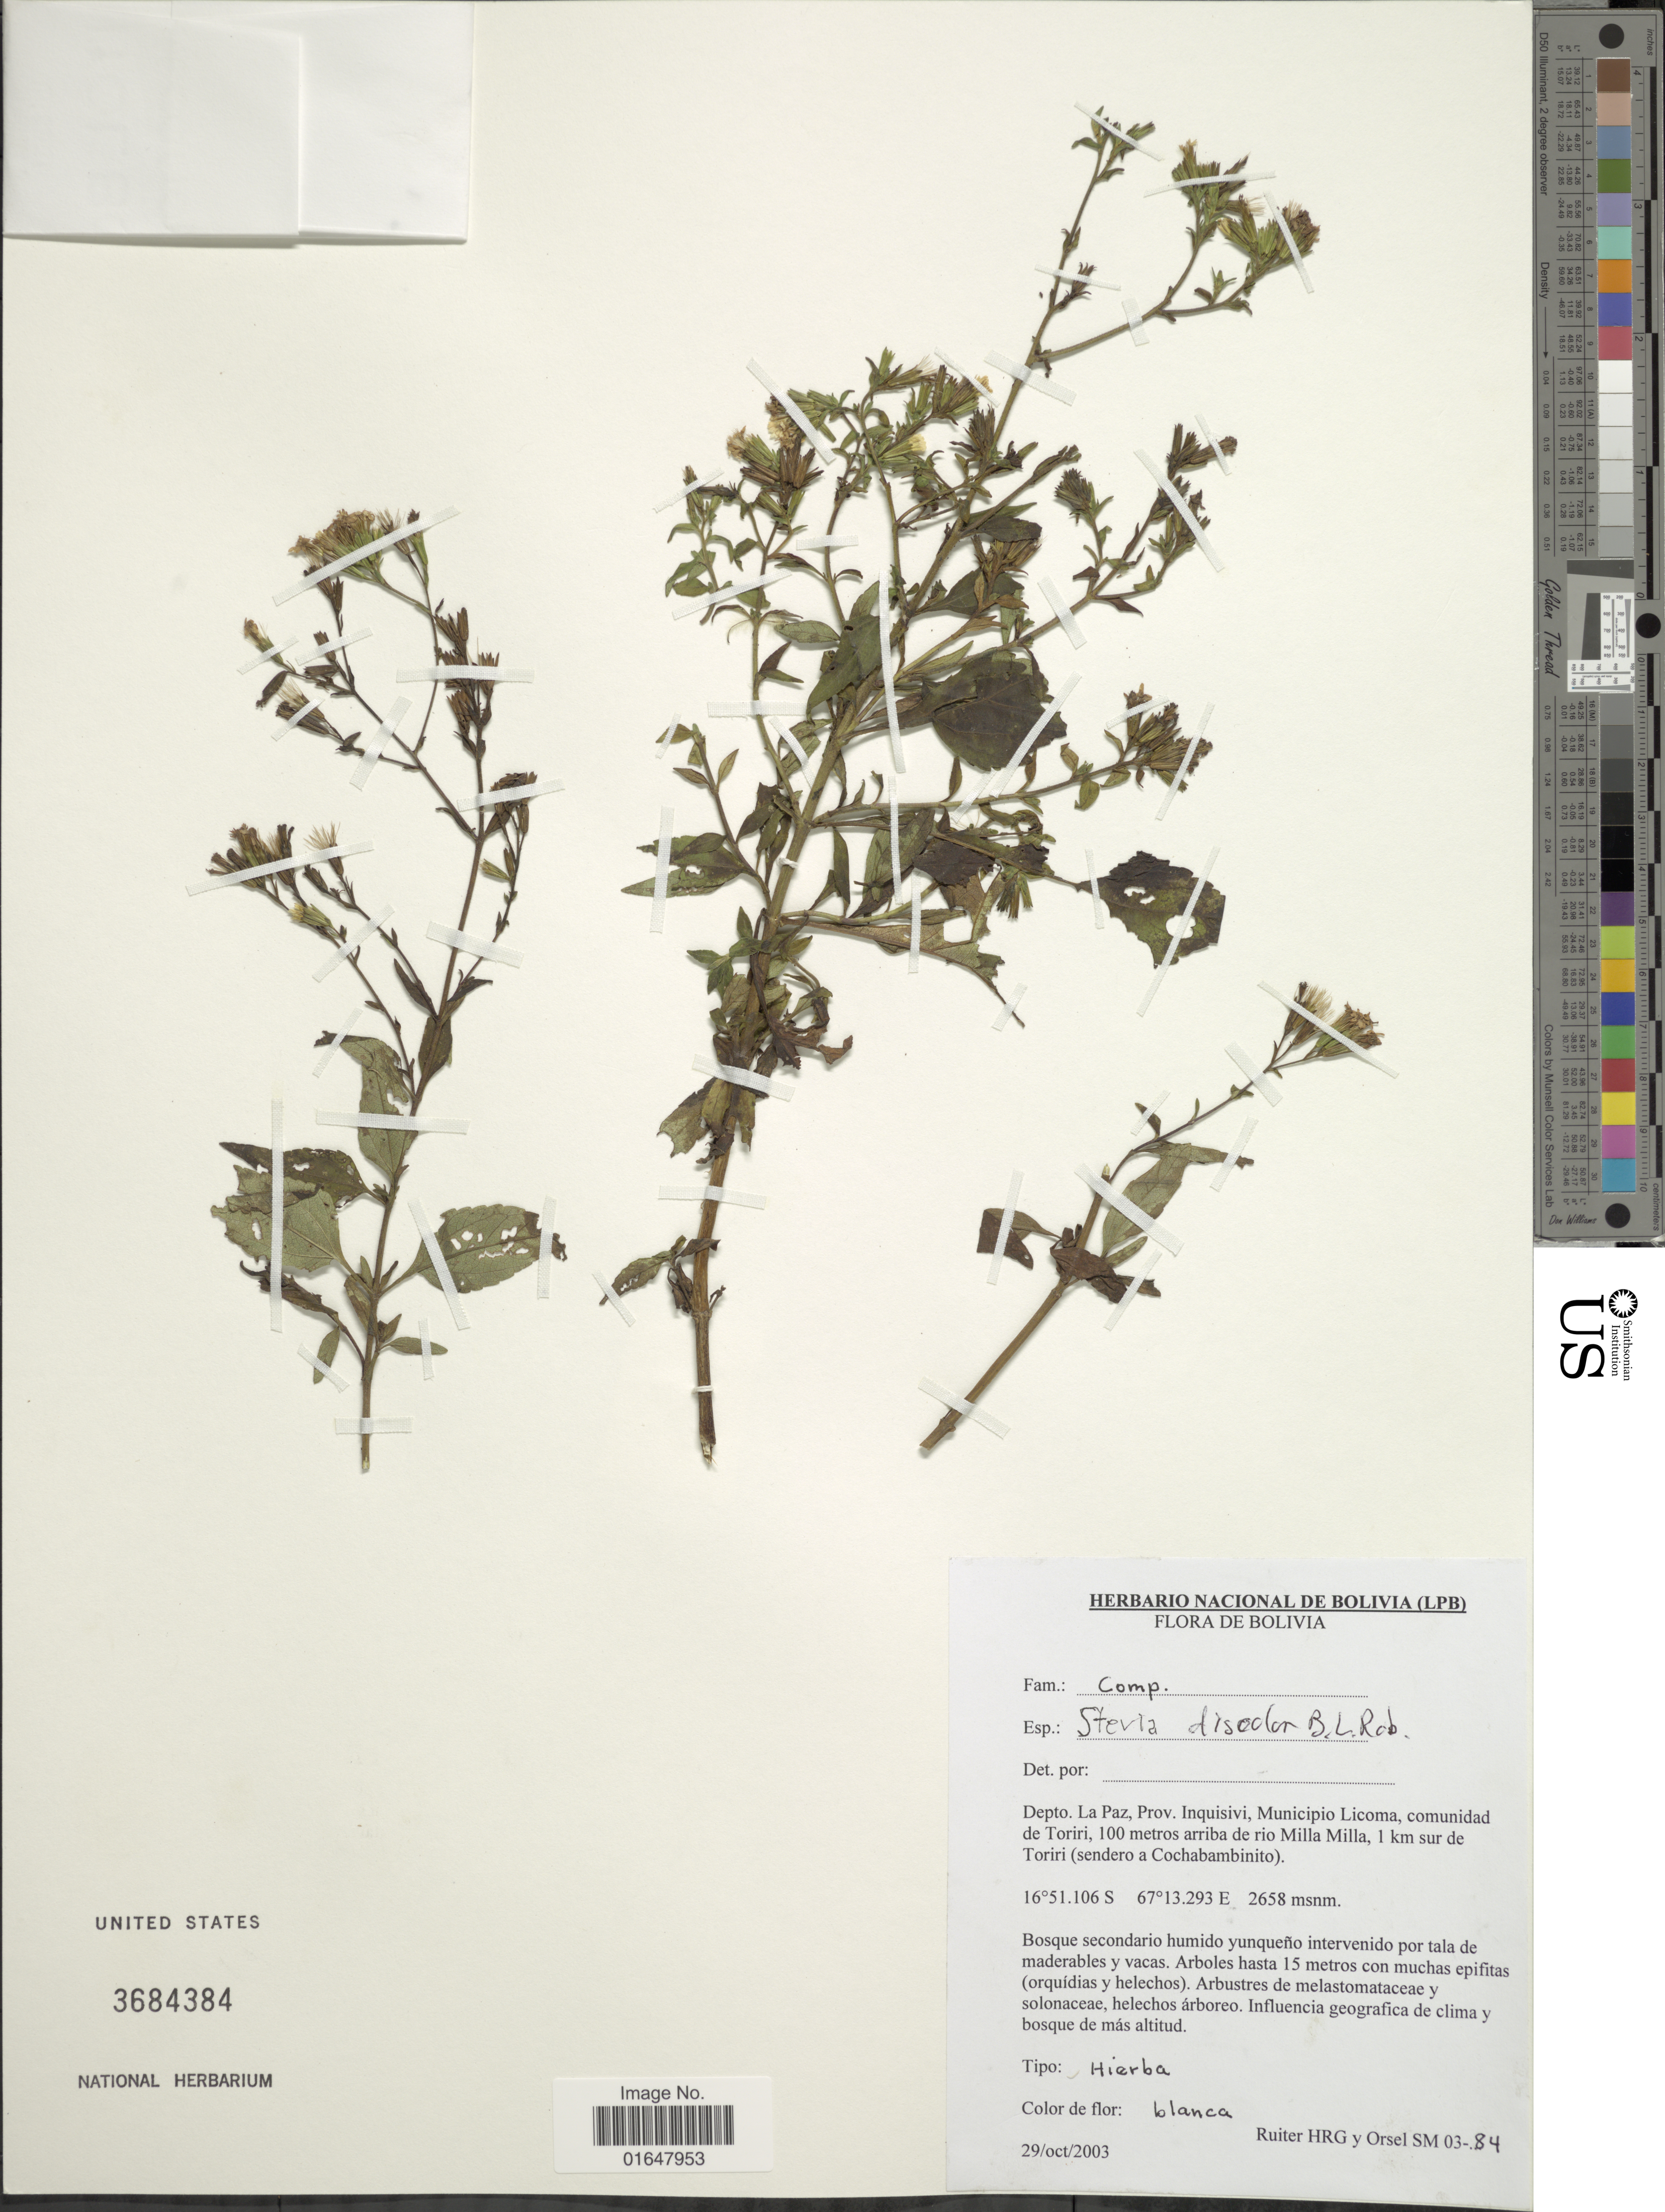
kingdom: Plantae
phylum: Tracheophyta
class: Magnoliopsida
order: Asterales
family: Asteraceae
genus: Stevia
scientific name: Stevia discolor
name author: B.L. Rob.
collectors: H. Ruiter & S. Orsel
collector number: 03-84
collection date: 2003-10-29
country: Bolivia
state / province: La Paz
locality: Prov. Inquisivi, Municipio Licoma, comunidad de Toriri, arriba de rio Milla Milla, 1 km sur de Toriri (sendero a Cochabambinito)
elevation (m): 2658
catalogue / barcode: US 3684384